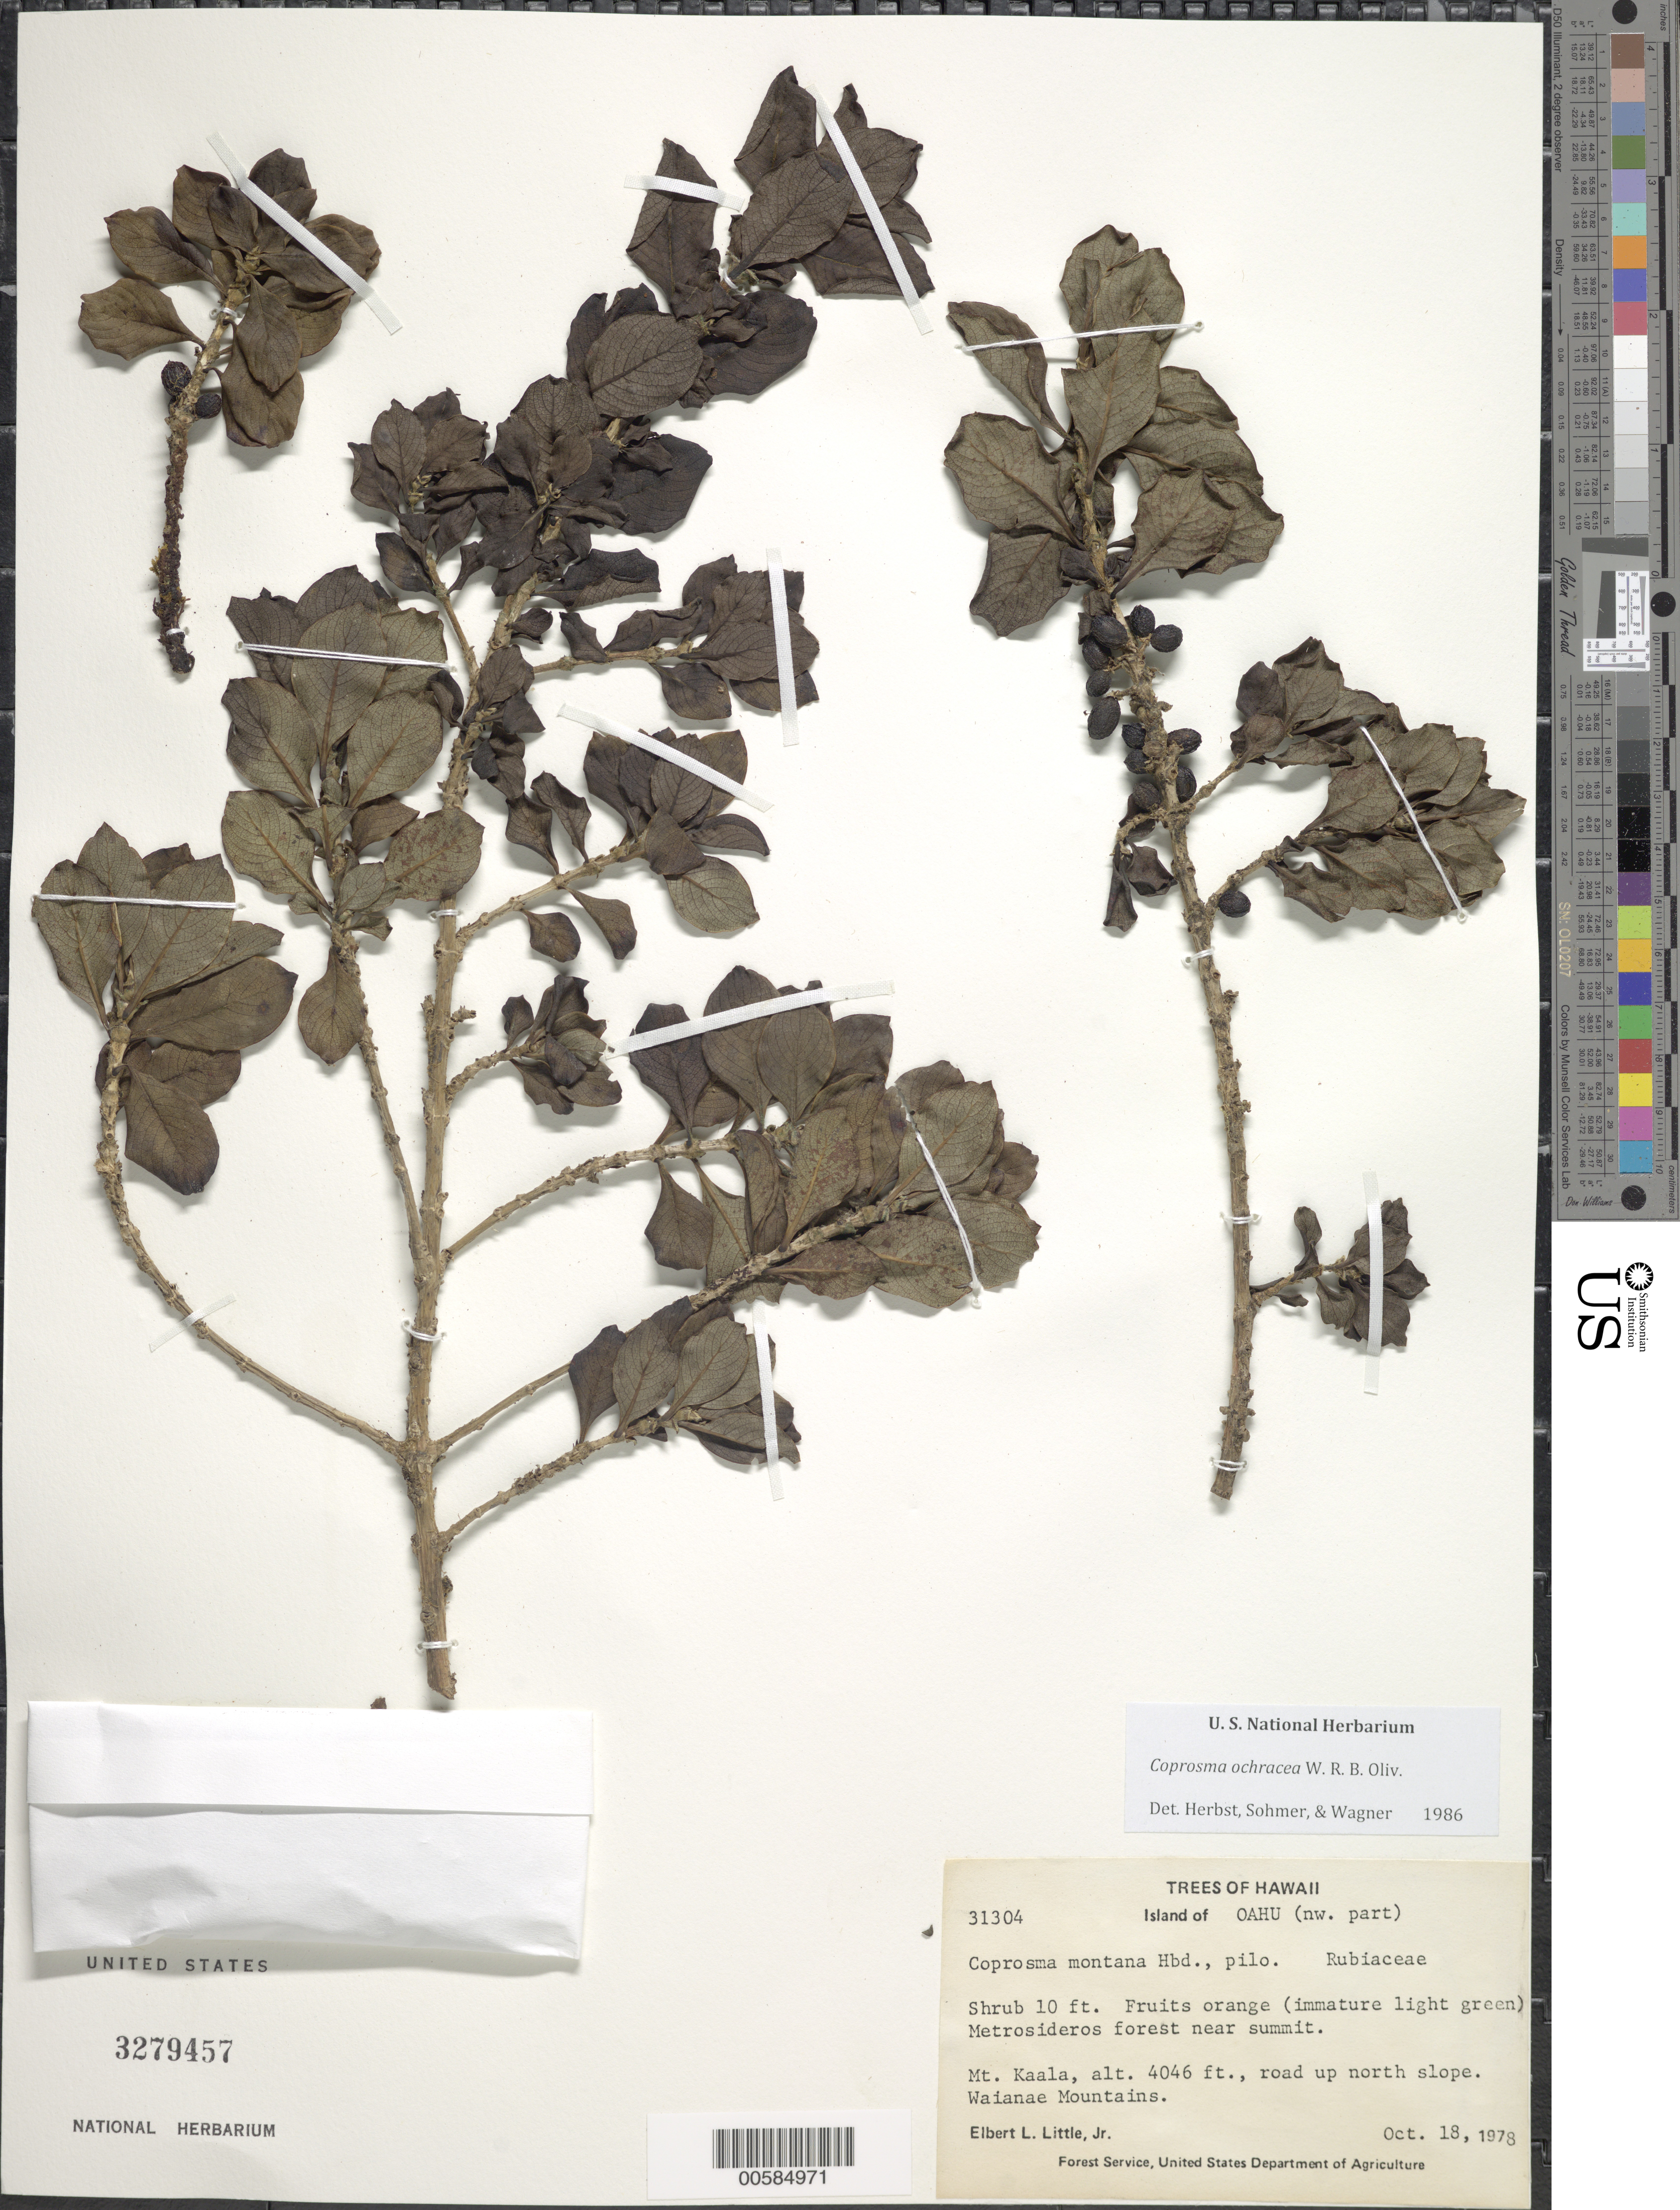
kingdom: Plantae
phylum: Tracheophyta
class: Magnoliopsida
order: Gentianales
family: Rubiaceae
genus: Coprosma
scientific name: Coprosma ochracea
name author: W.R.B. Oliv.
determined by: Herbst, D. R.; Sohmer, S. H.; Wagner, W. L.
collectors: E. L. Little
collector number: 31304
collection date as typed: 18 Oct 1978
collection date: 1978-10-18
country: United States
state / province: Hawaii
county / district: Honolulu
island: Oahu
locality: NW Oahu, Mt Kaala, road up N slope. Waianae Mts. Near summit.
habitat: Forest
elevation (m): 1233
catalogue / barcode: US 3279457